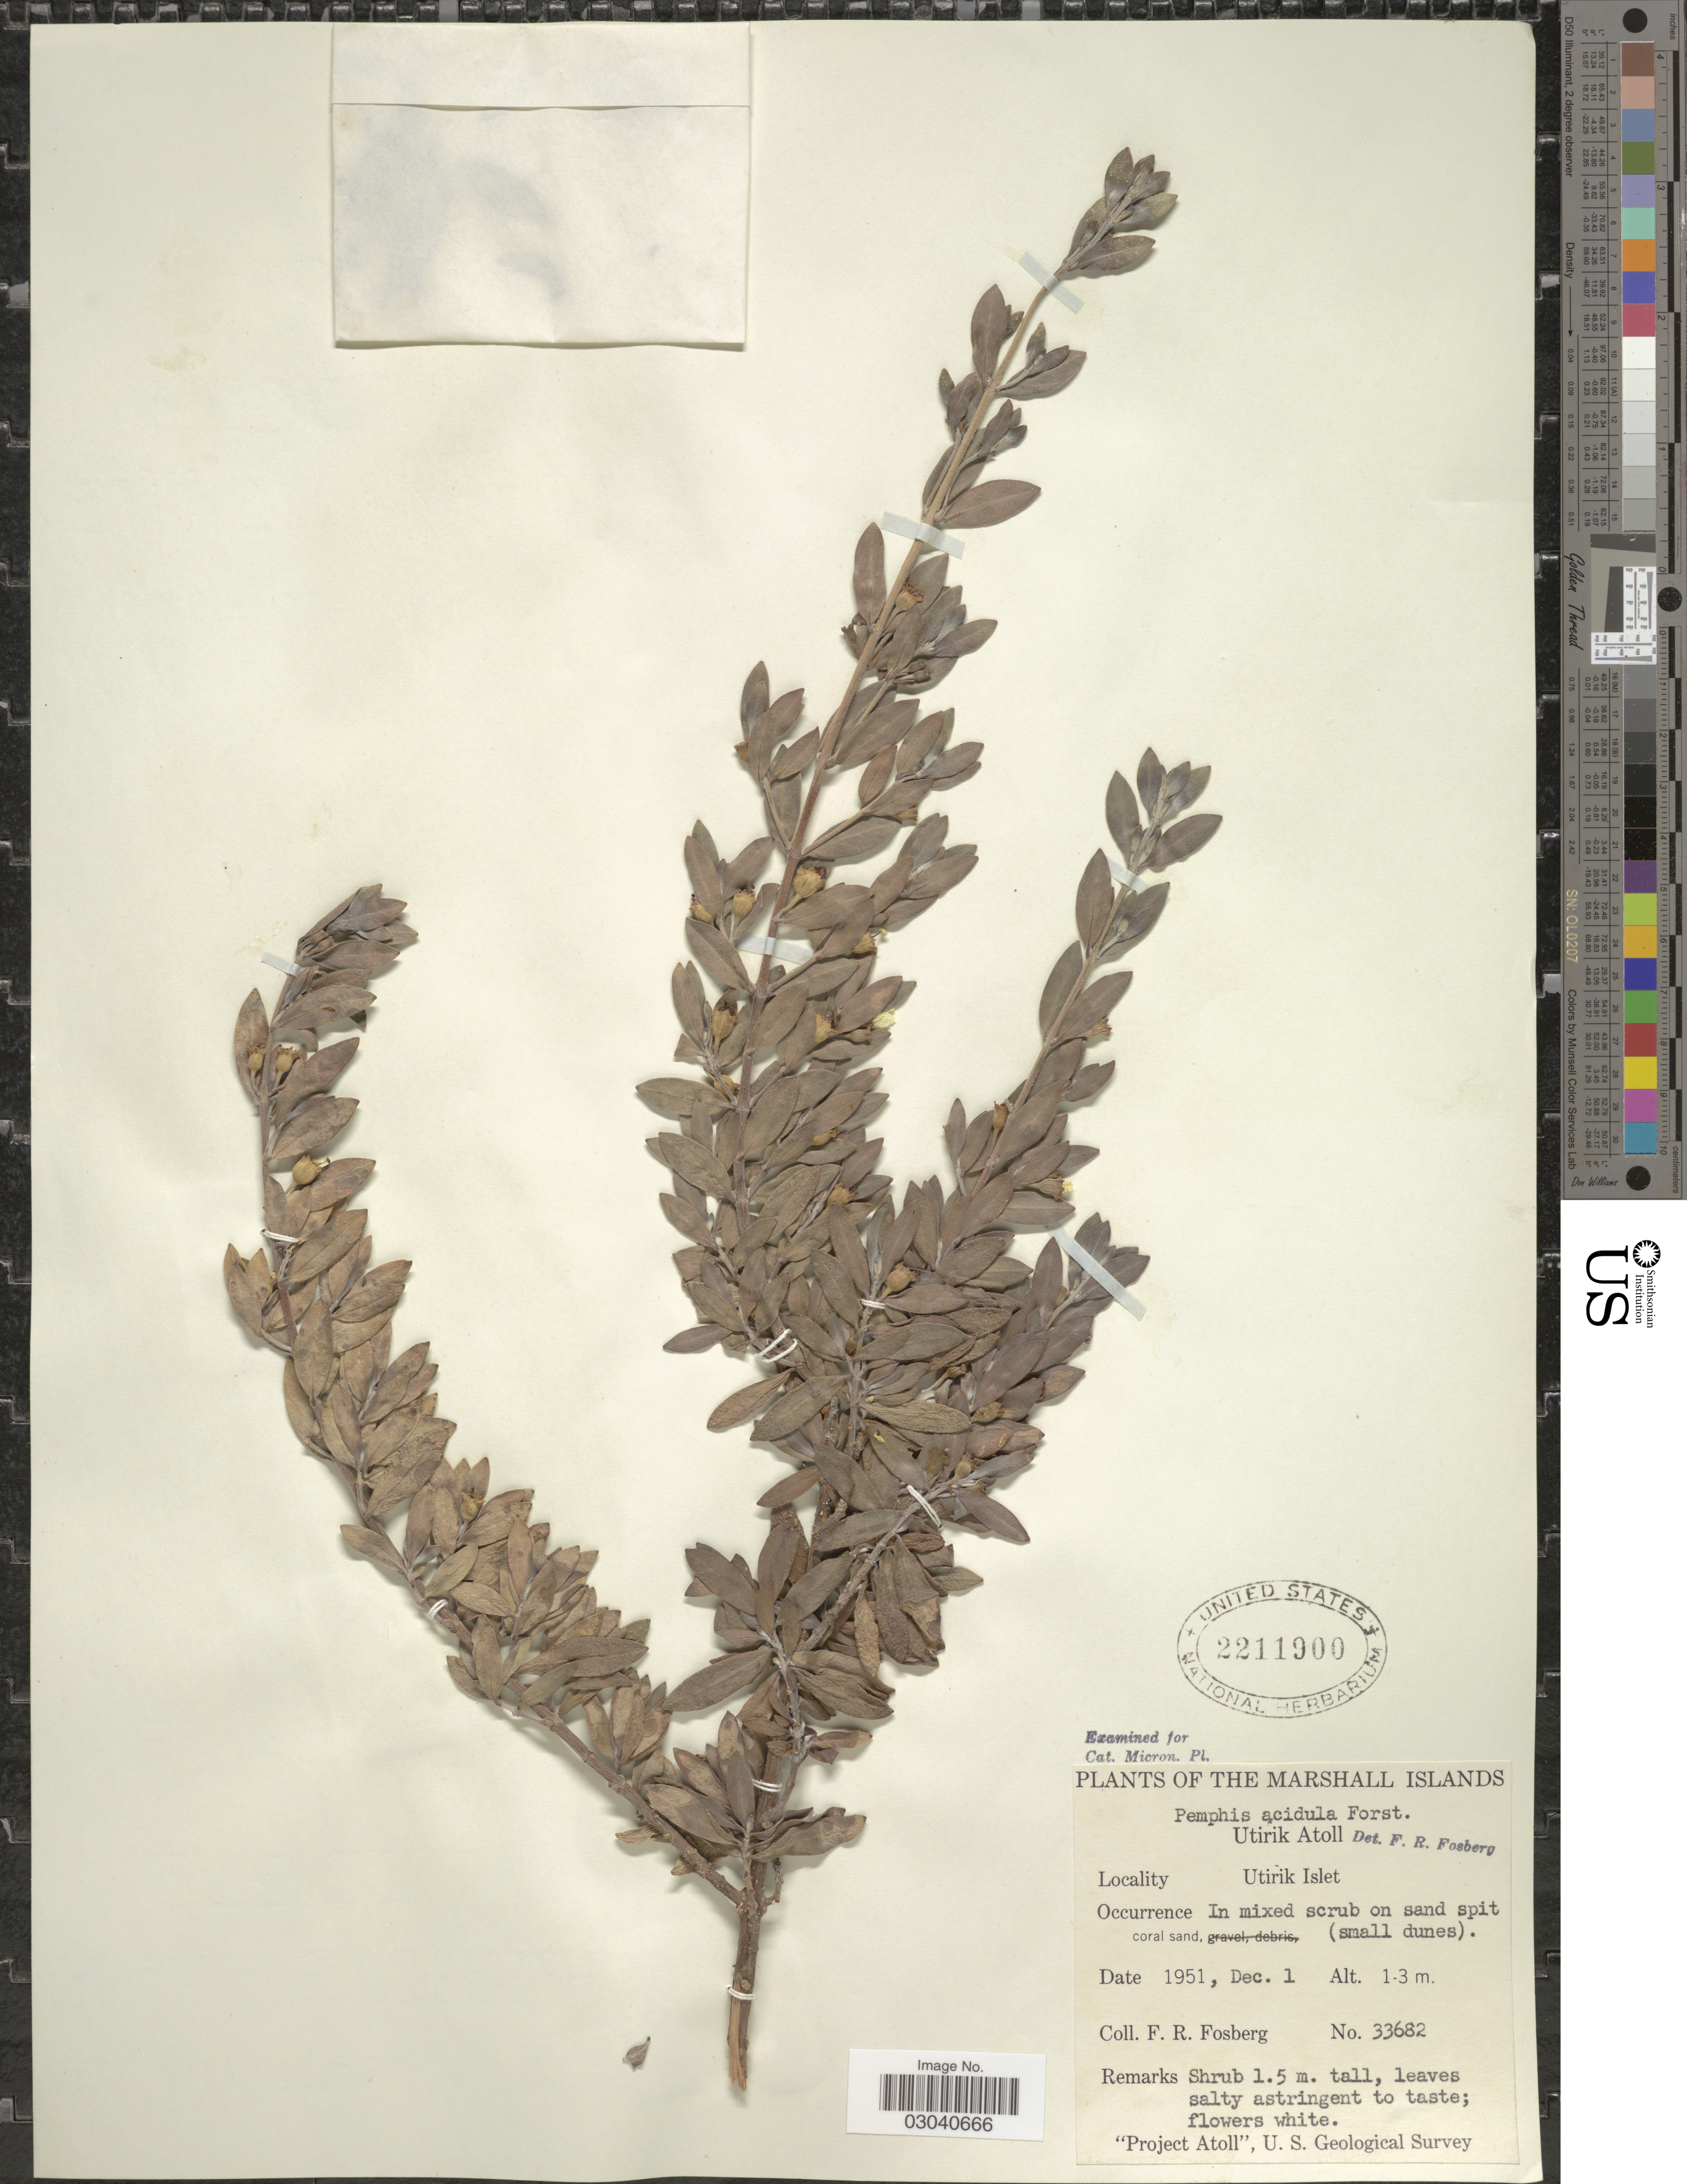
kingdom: Plantae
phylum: Tracheophyta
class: Magnoliopsida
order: Myrtales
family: Lythraceae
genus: Pemphis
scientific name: Pemphis acidula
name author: J.R. Forst. & G. Forst.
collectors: F. R. Fosberg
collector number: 33682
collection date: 1951-12-01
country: Marshall Islands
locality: Utirik Atoll. Utirik Islet.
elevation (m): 1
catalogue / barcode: US 2211900